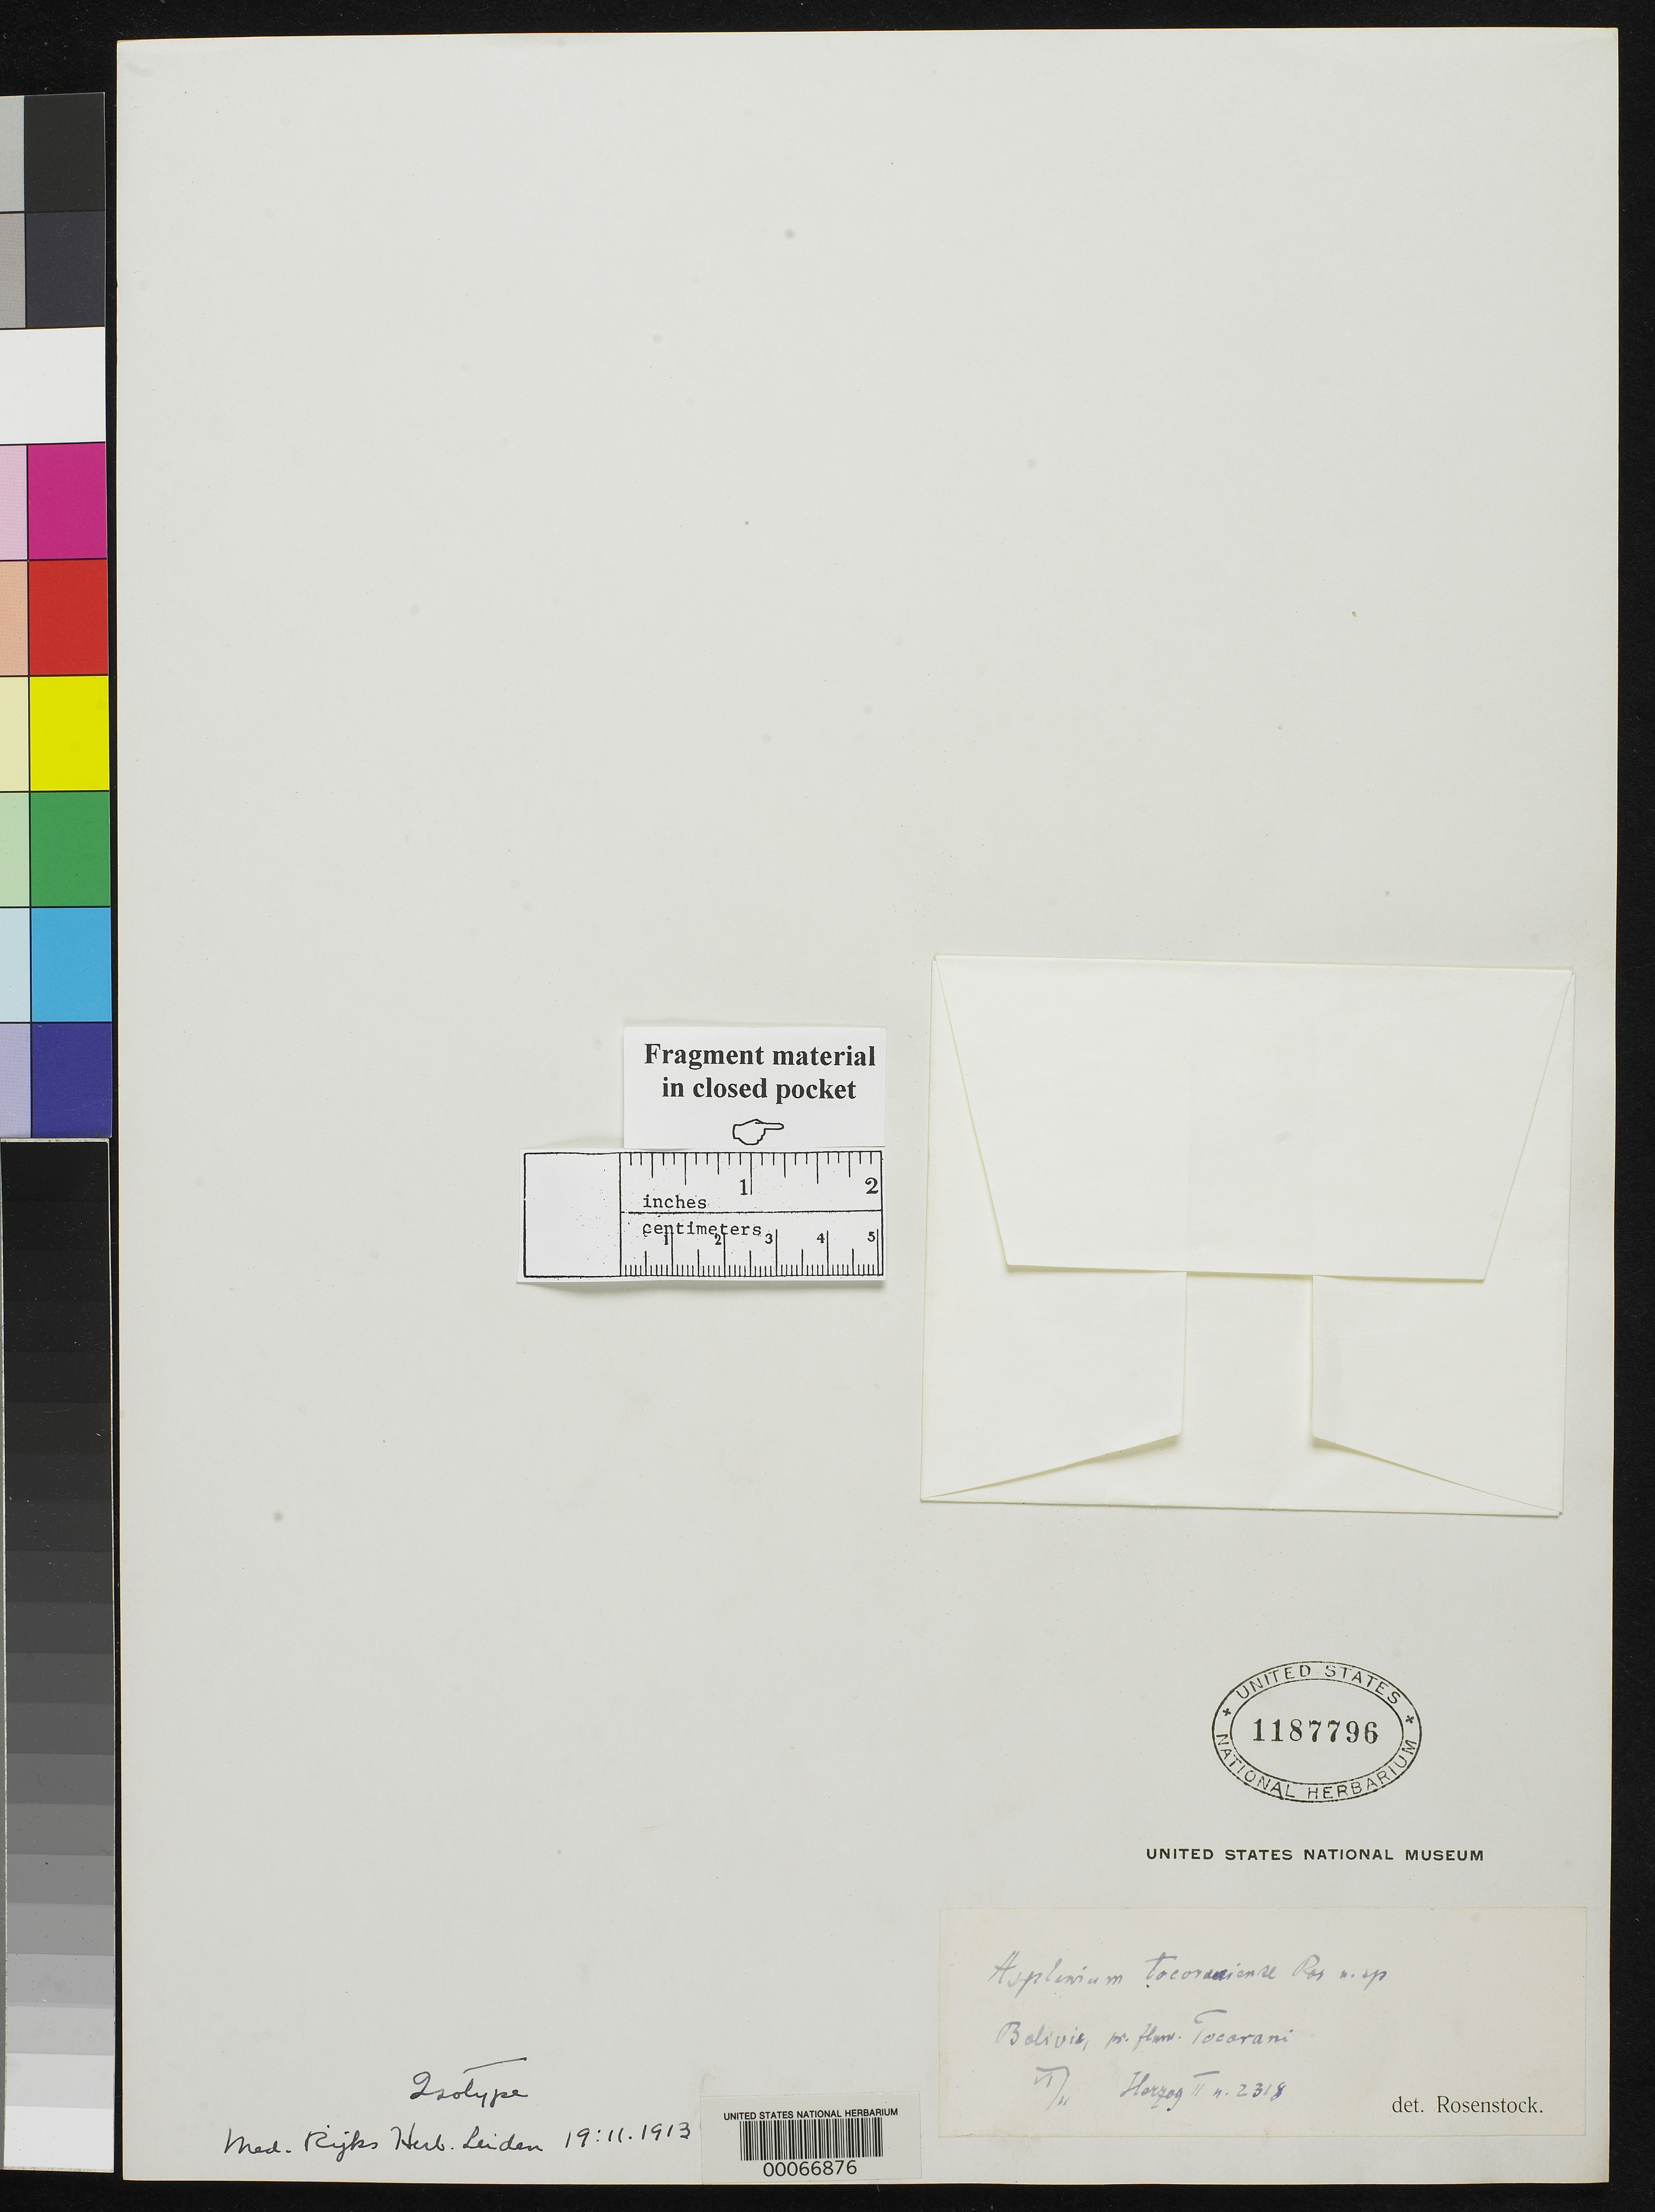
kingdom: Plantae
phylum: Tracheophyta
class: Polypodiopsida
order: Polypodiales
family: Aspleniaceae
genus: Asplenium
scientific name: Asplenium tocoraniense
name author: Rosenst.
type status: Type Collection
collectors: T. K. J. Herzog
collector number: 2318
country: Bolivia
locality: Tocorani.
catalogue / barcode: US 1187796